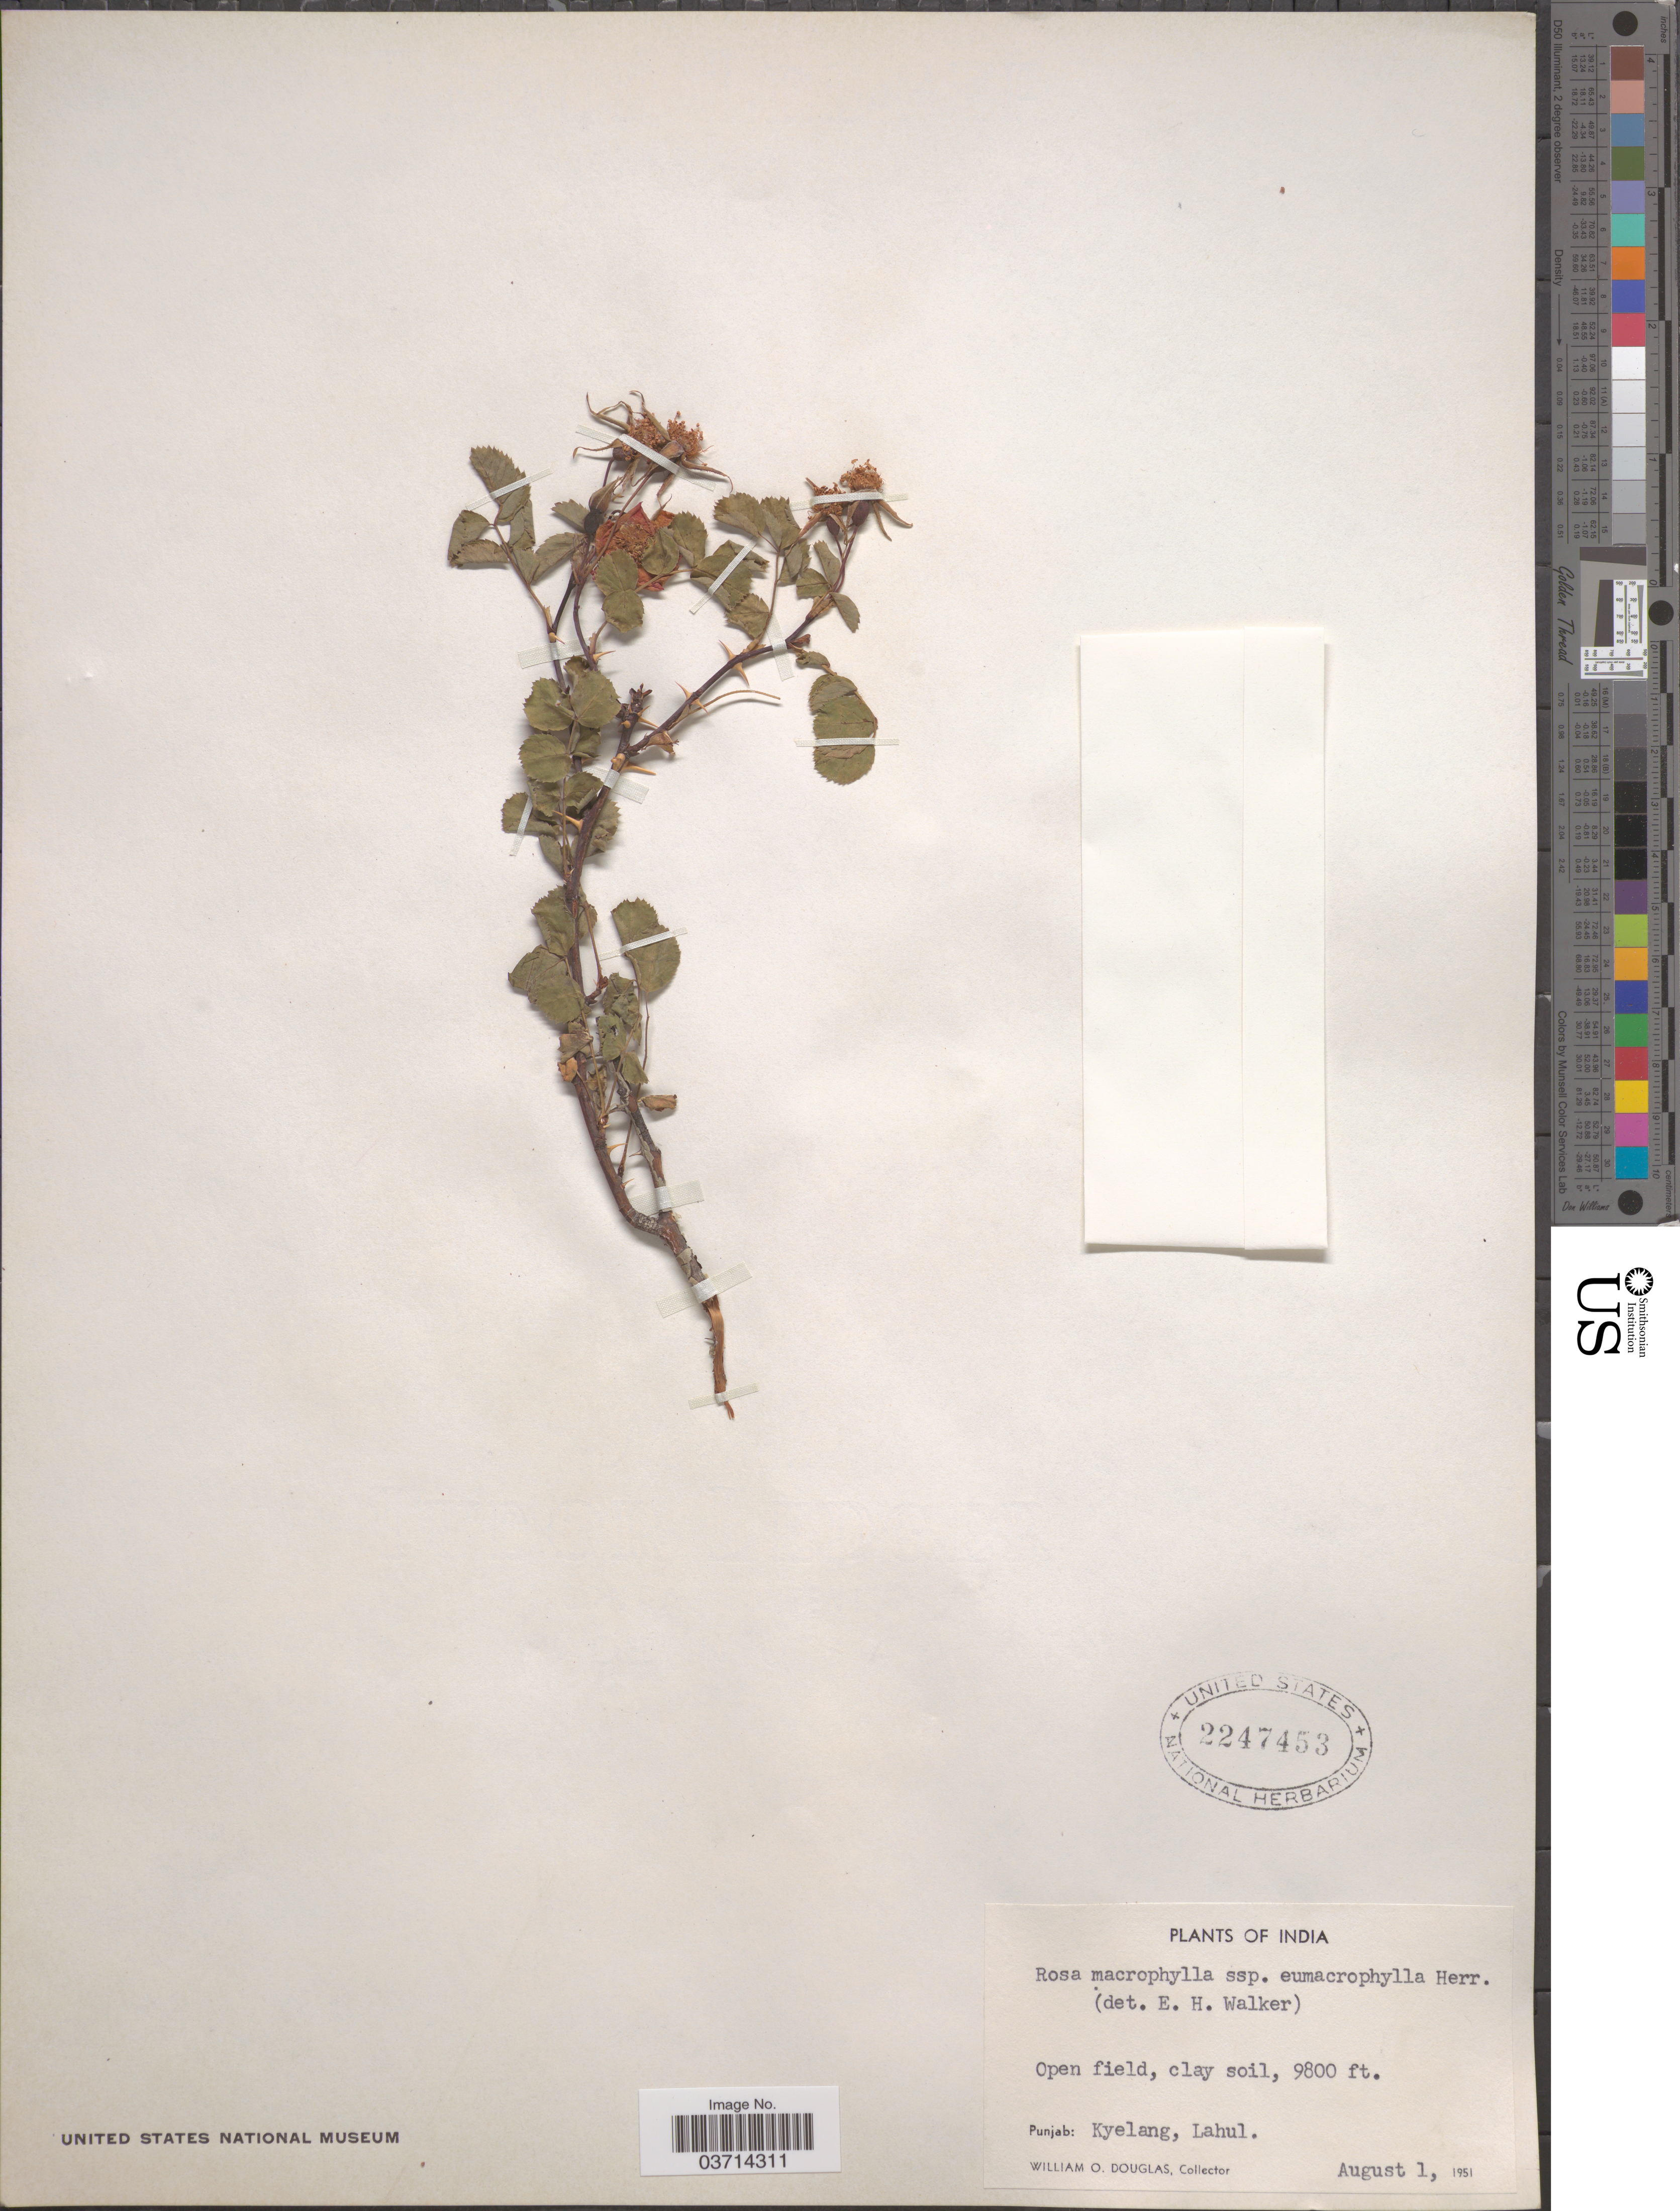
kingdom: Plantae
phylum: Tracheophyta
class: Magnoliopsida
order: Rosales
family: Rosaceae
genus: Rosa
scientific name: Rosa macrophylla var. macrophylla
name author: Lindl.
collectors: W. Douglas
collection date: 1951-08-01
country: India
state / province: Punjab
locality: Kyelang, Lahul.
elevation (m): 2987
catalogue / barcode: US 2247453